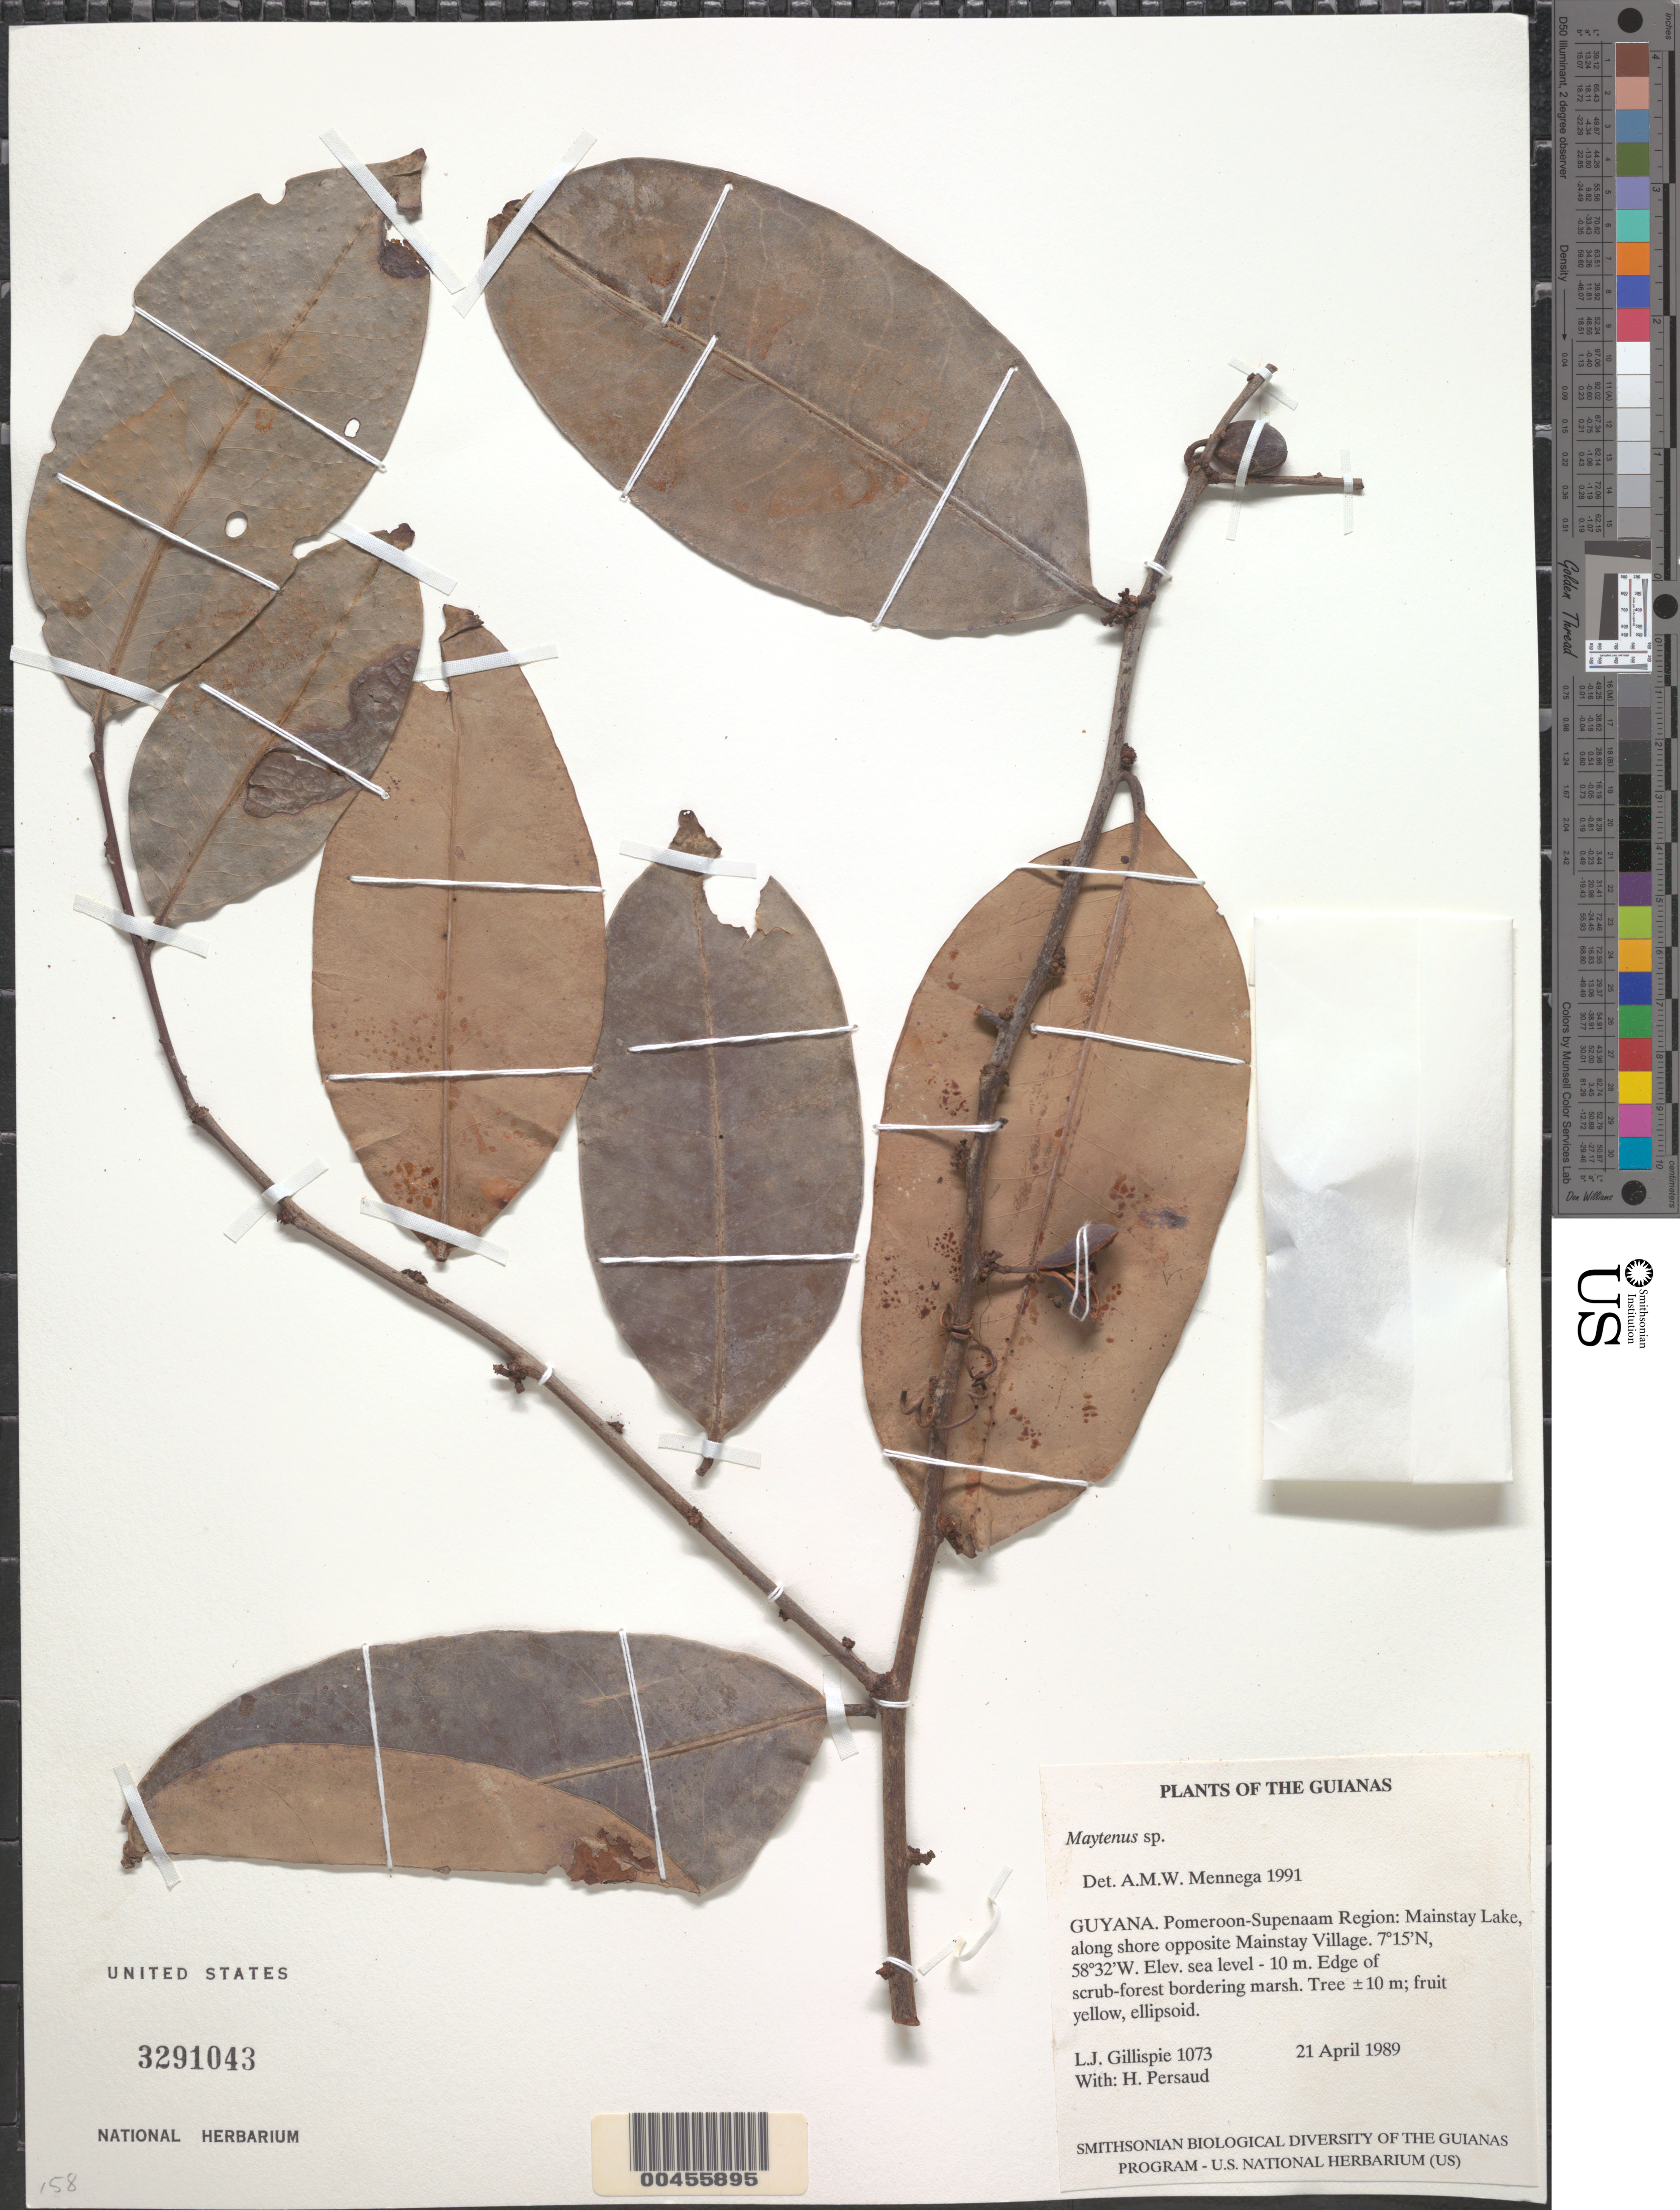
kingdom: Plantae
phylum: Tracheophyta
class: Magnoliopsida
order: Celastrales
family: Celastraceae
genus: Maytenus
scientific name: Maytenus ficiformis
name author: Reissek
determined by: Liesner, R. L.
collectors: L. J. Gillespie & H. Persaud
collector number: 1073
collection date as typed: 21 April 1989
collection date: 1989-04-21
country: Guyana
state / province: Pomeroon-Supenaam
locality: Mainstay Lake, along shore opposite Mainstay Village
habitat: Edge of scrub-forest bordering marsh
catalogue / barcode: US 3291043